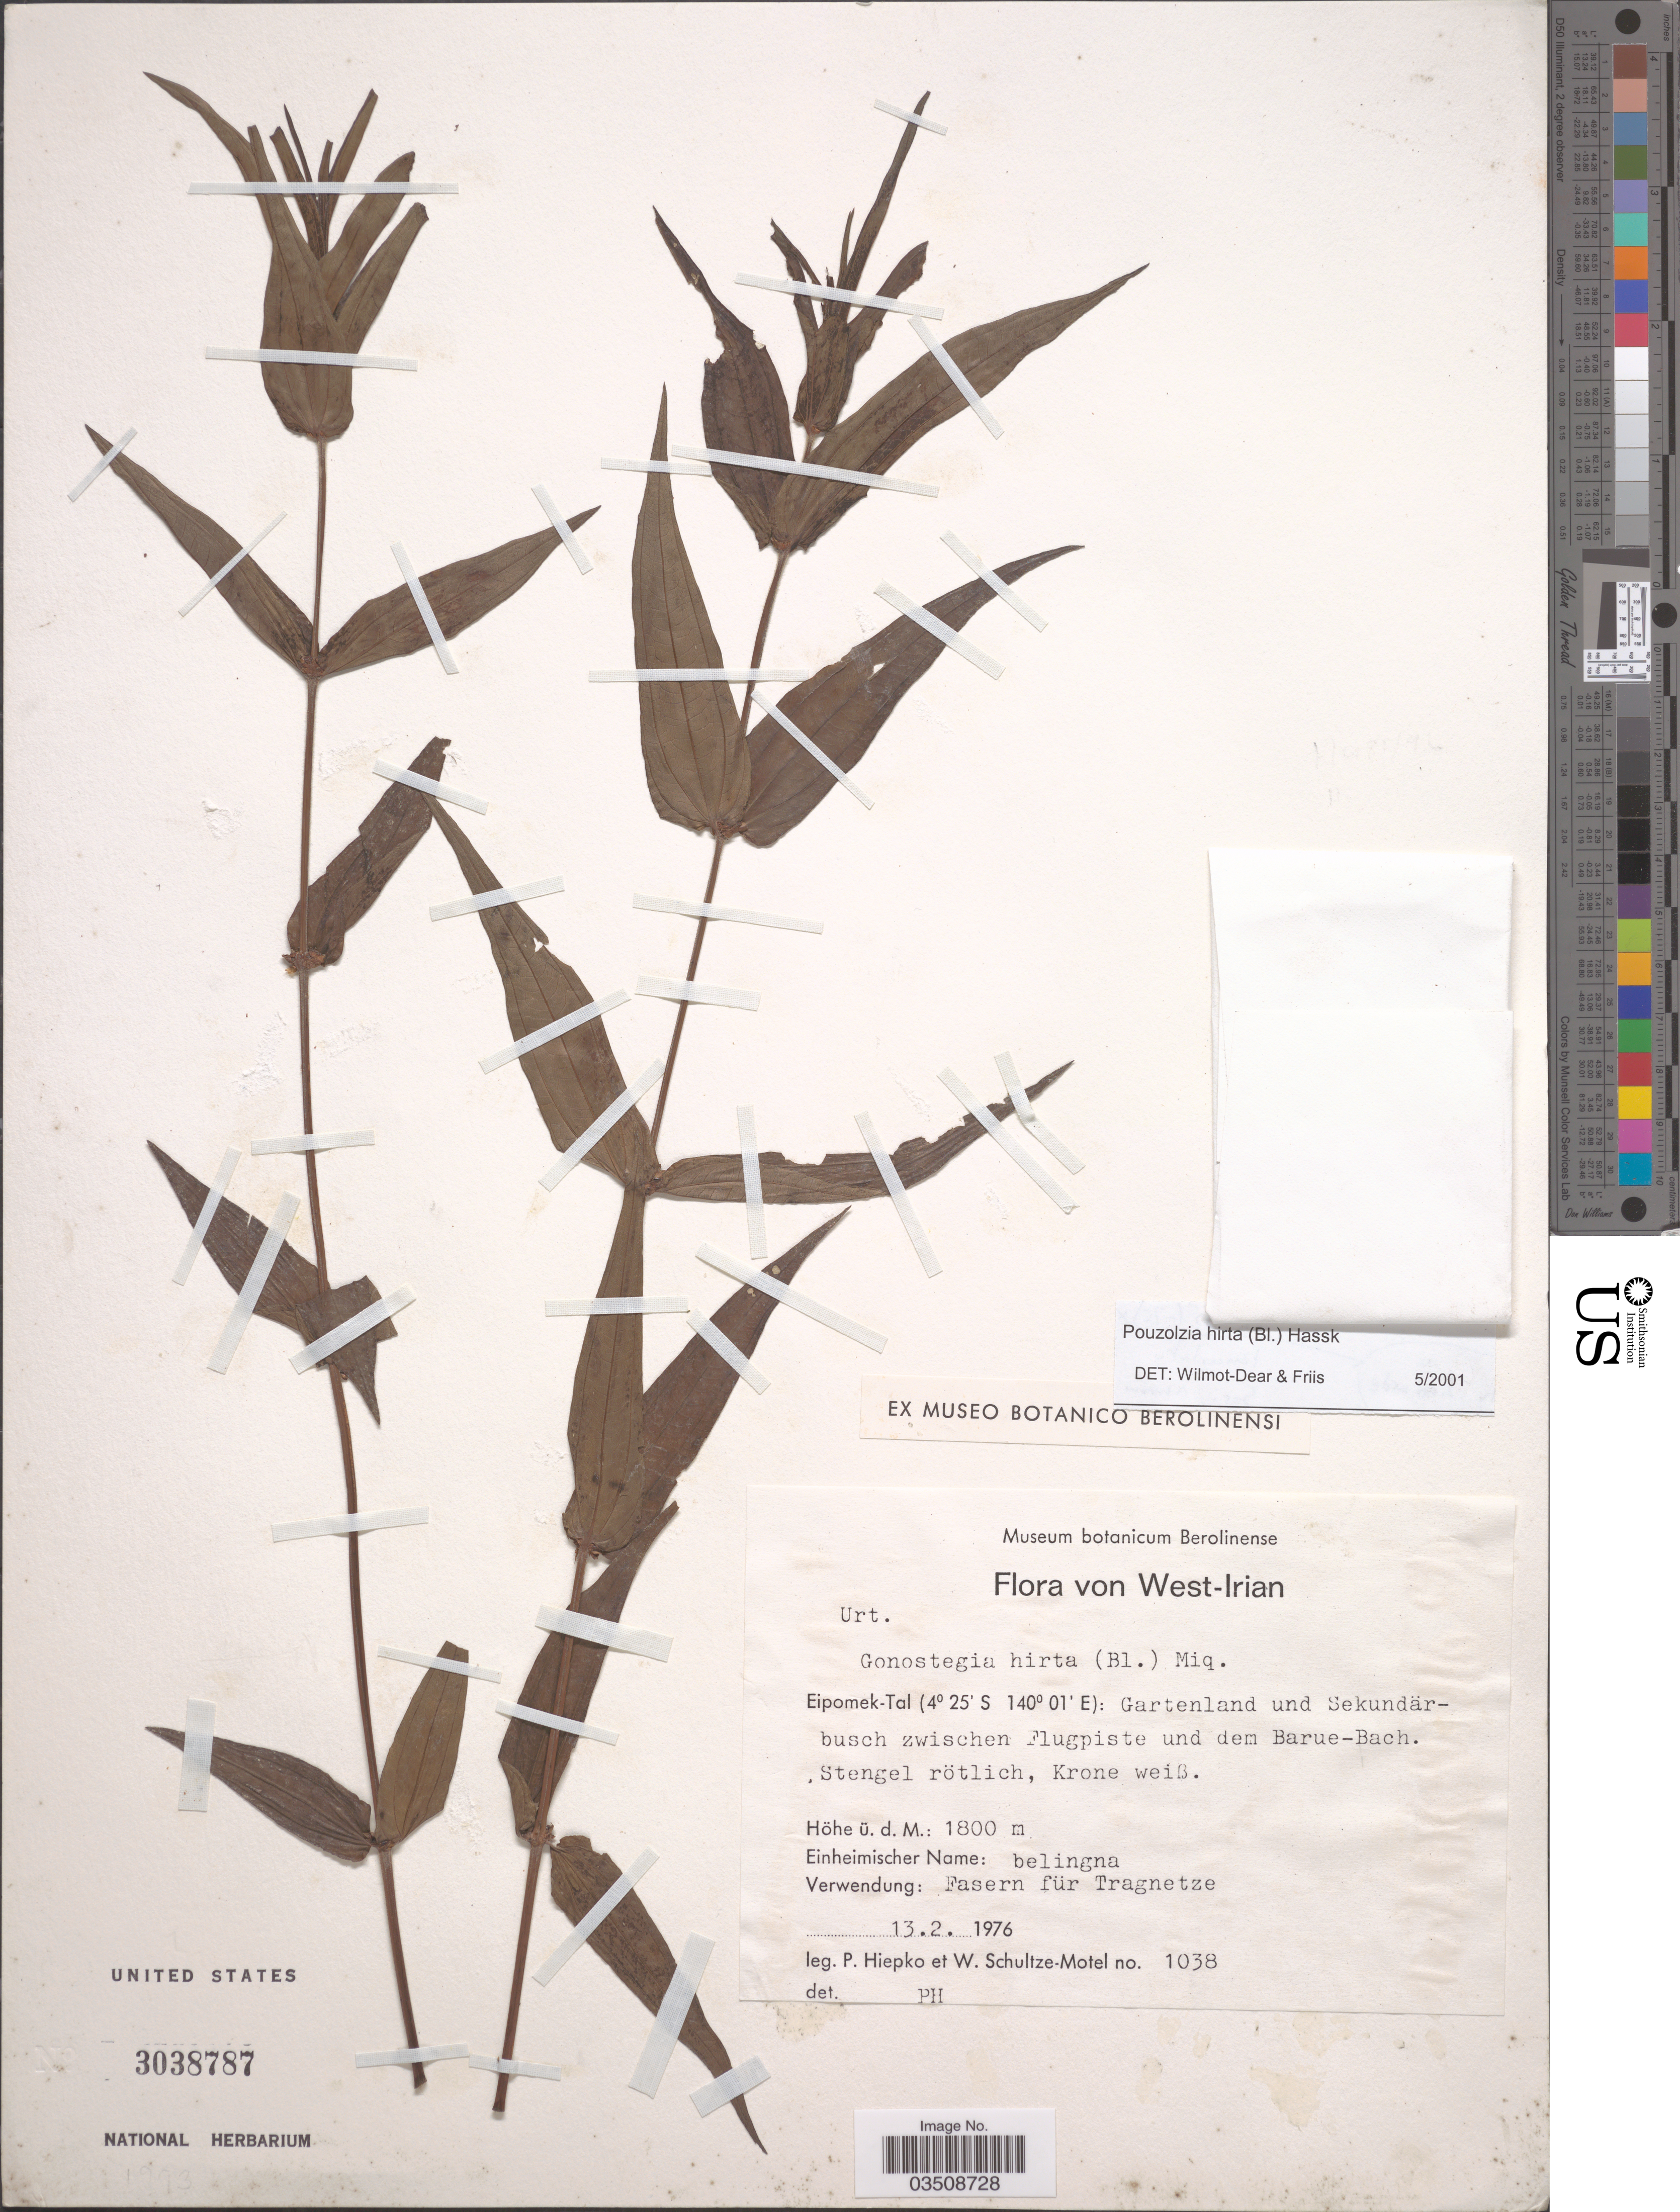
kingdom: Plantae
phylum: Tracheophyta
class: Magnoliopsida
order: Rosales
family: Urticaceae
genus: Gonostegia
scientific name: Gonostegia triandra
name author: (Blume) Miq.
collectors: P. H. Hiepko & W. Schultze-Motel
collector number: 1038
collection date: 1976-02-13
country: Indonesia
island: New Guinea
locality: West-Irian. Eipomek-Tal: Gartenland und Sekundärbusch zwischen Flugpiste und dem Barue-Bach.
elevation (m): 1800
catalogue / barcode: US 3038787